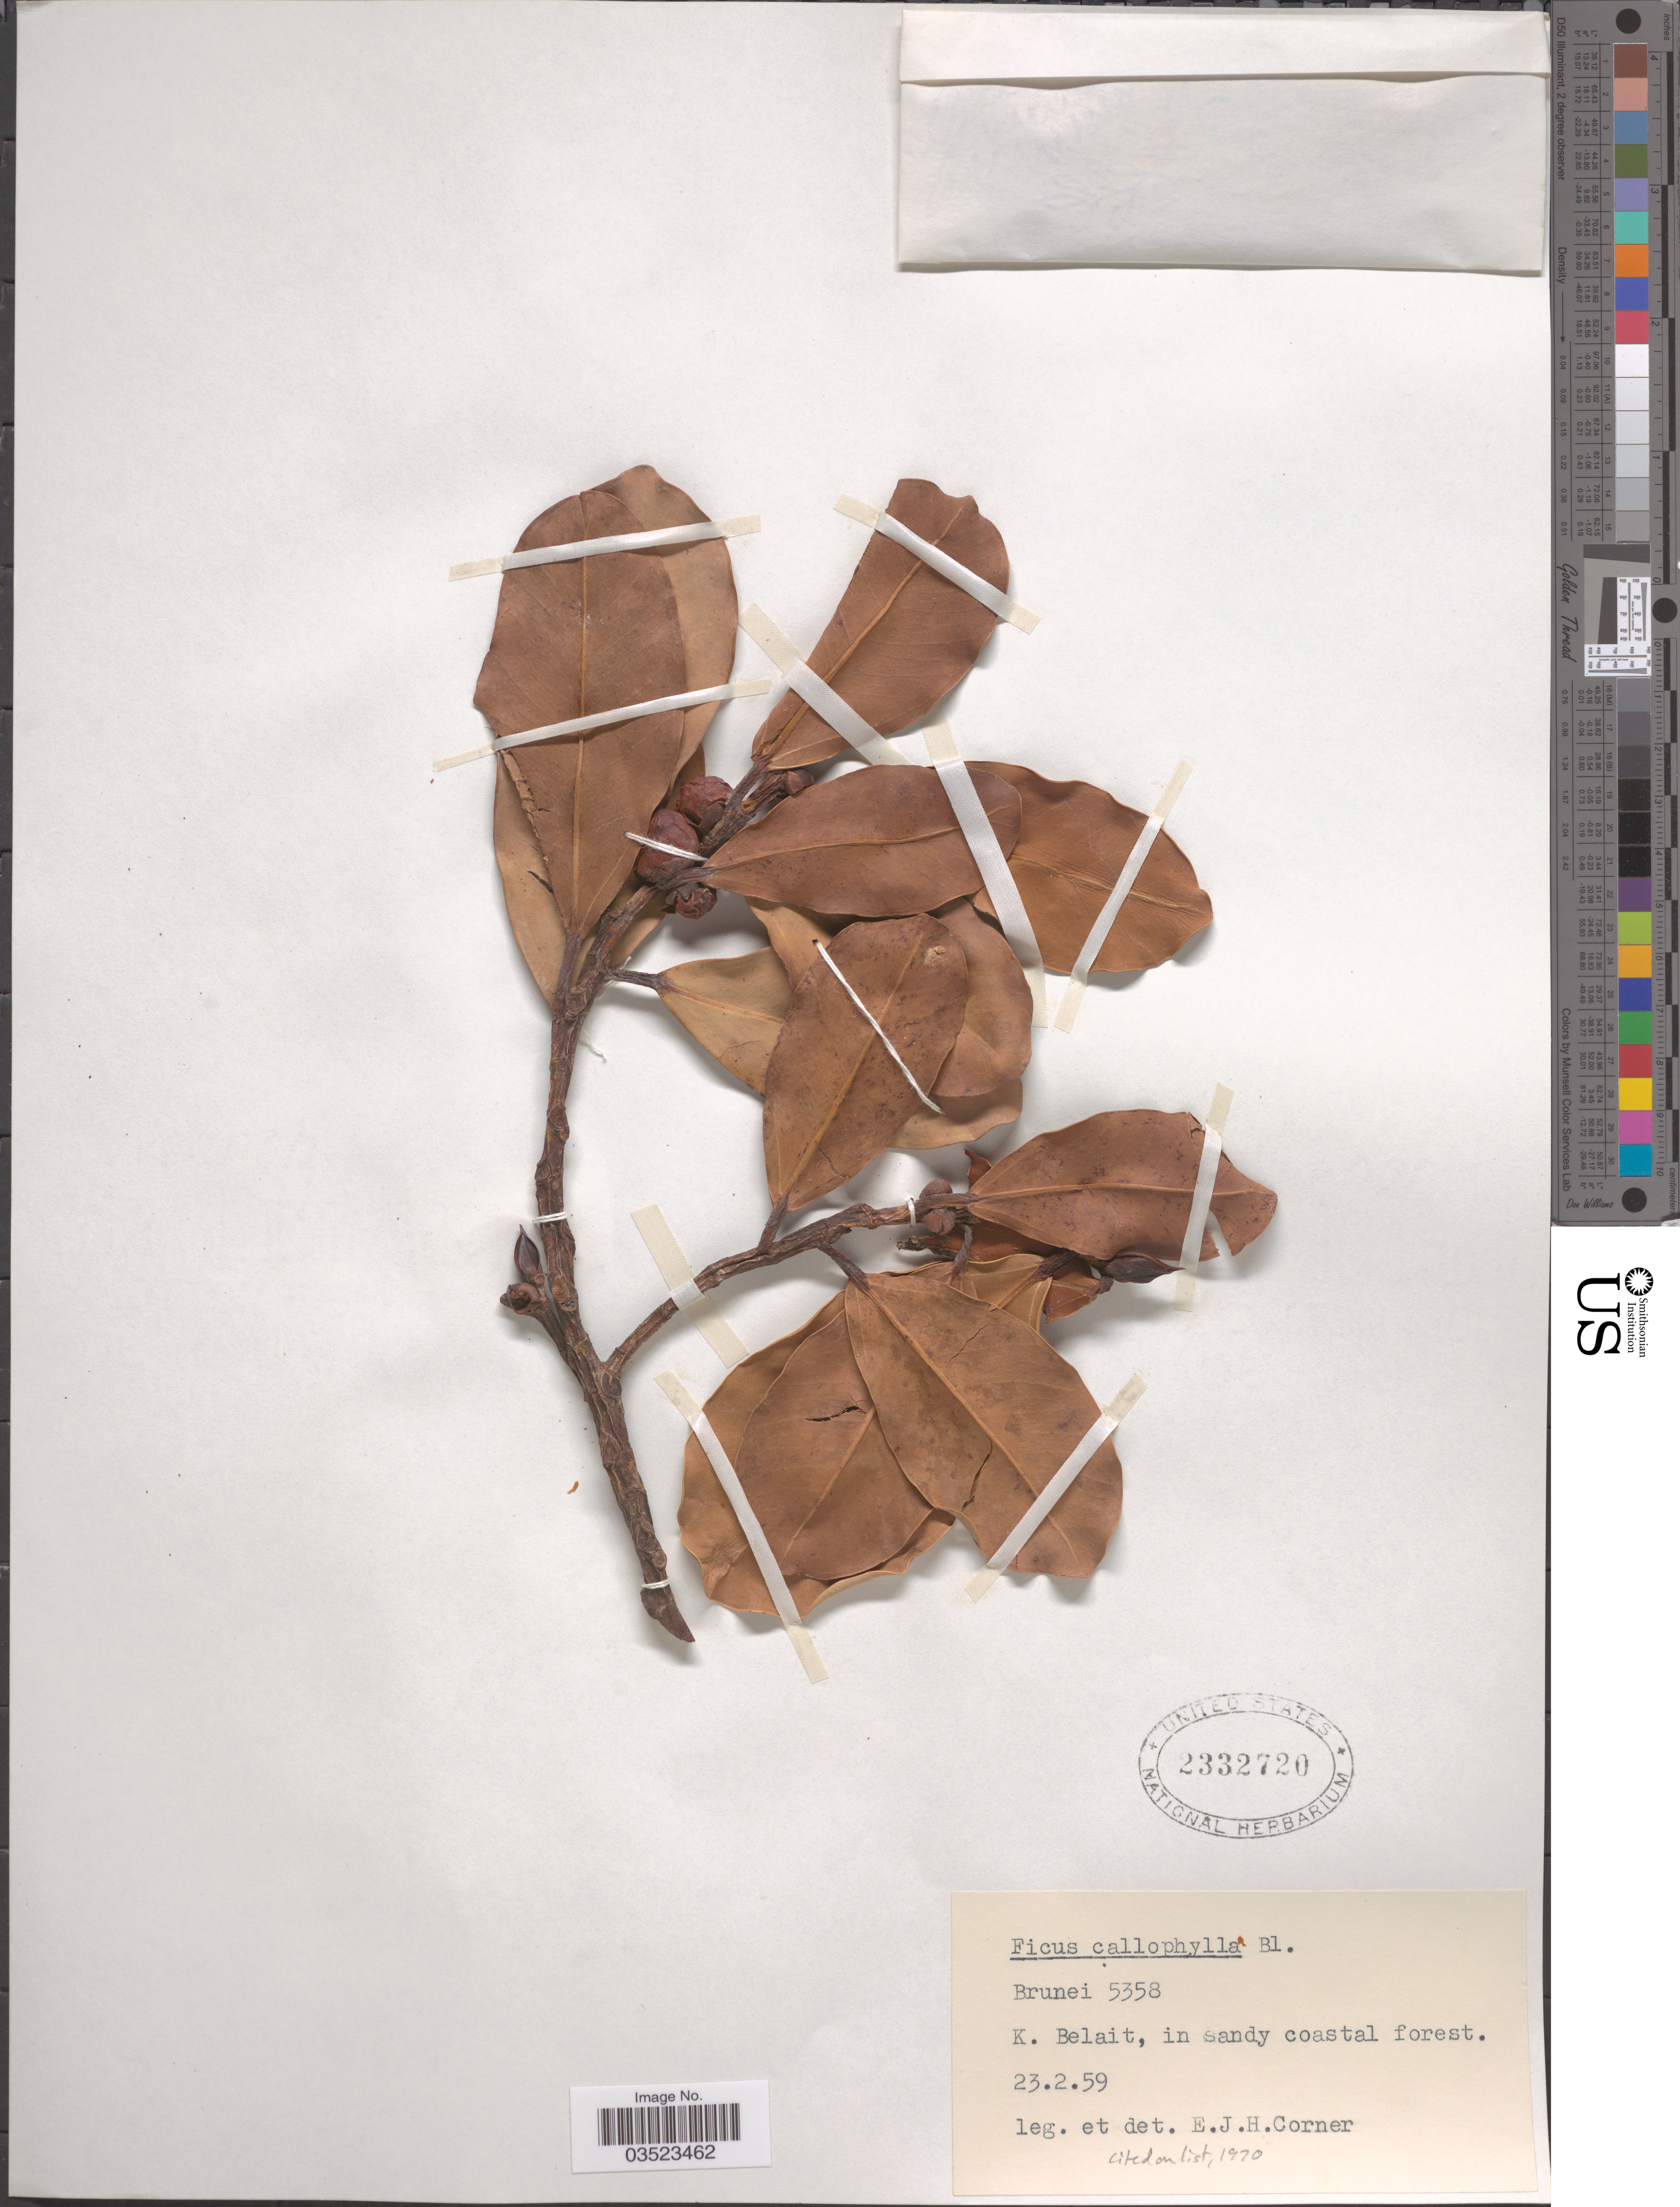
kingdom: Plantae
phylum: Tracheophyta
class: Magnoliopsida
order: Rosales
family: Moraceae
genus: Ficus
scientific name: Ficus calophylla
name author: Blume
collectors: E. Corner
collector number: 5358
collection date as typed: Transcribed d/m/y: 23/2/59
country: Brunei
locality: K. Belait, in sandy coastal forest.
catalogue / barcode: US 2332720